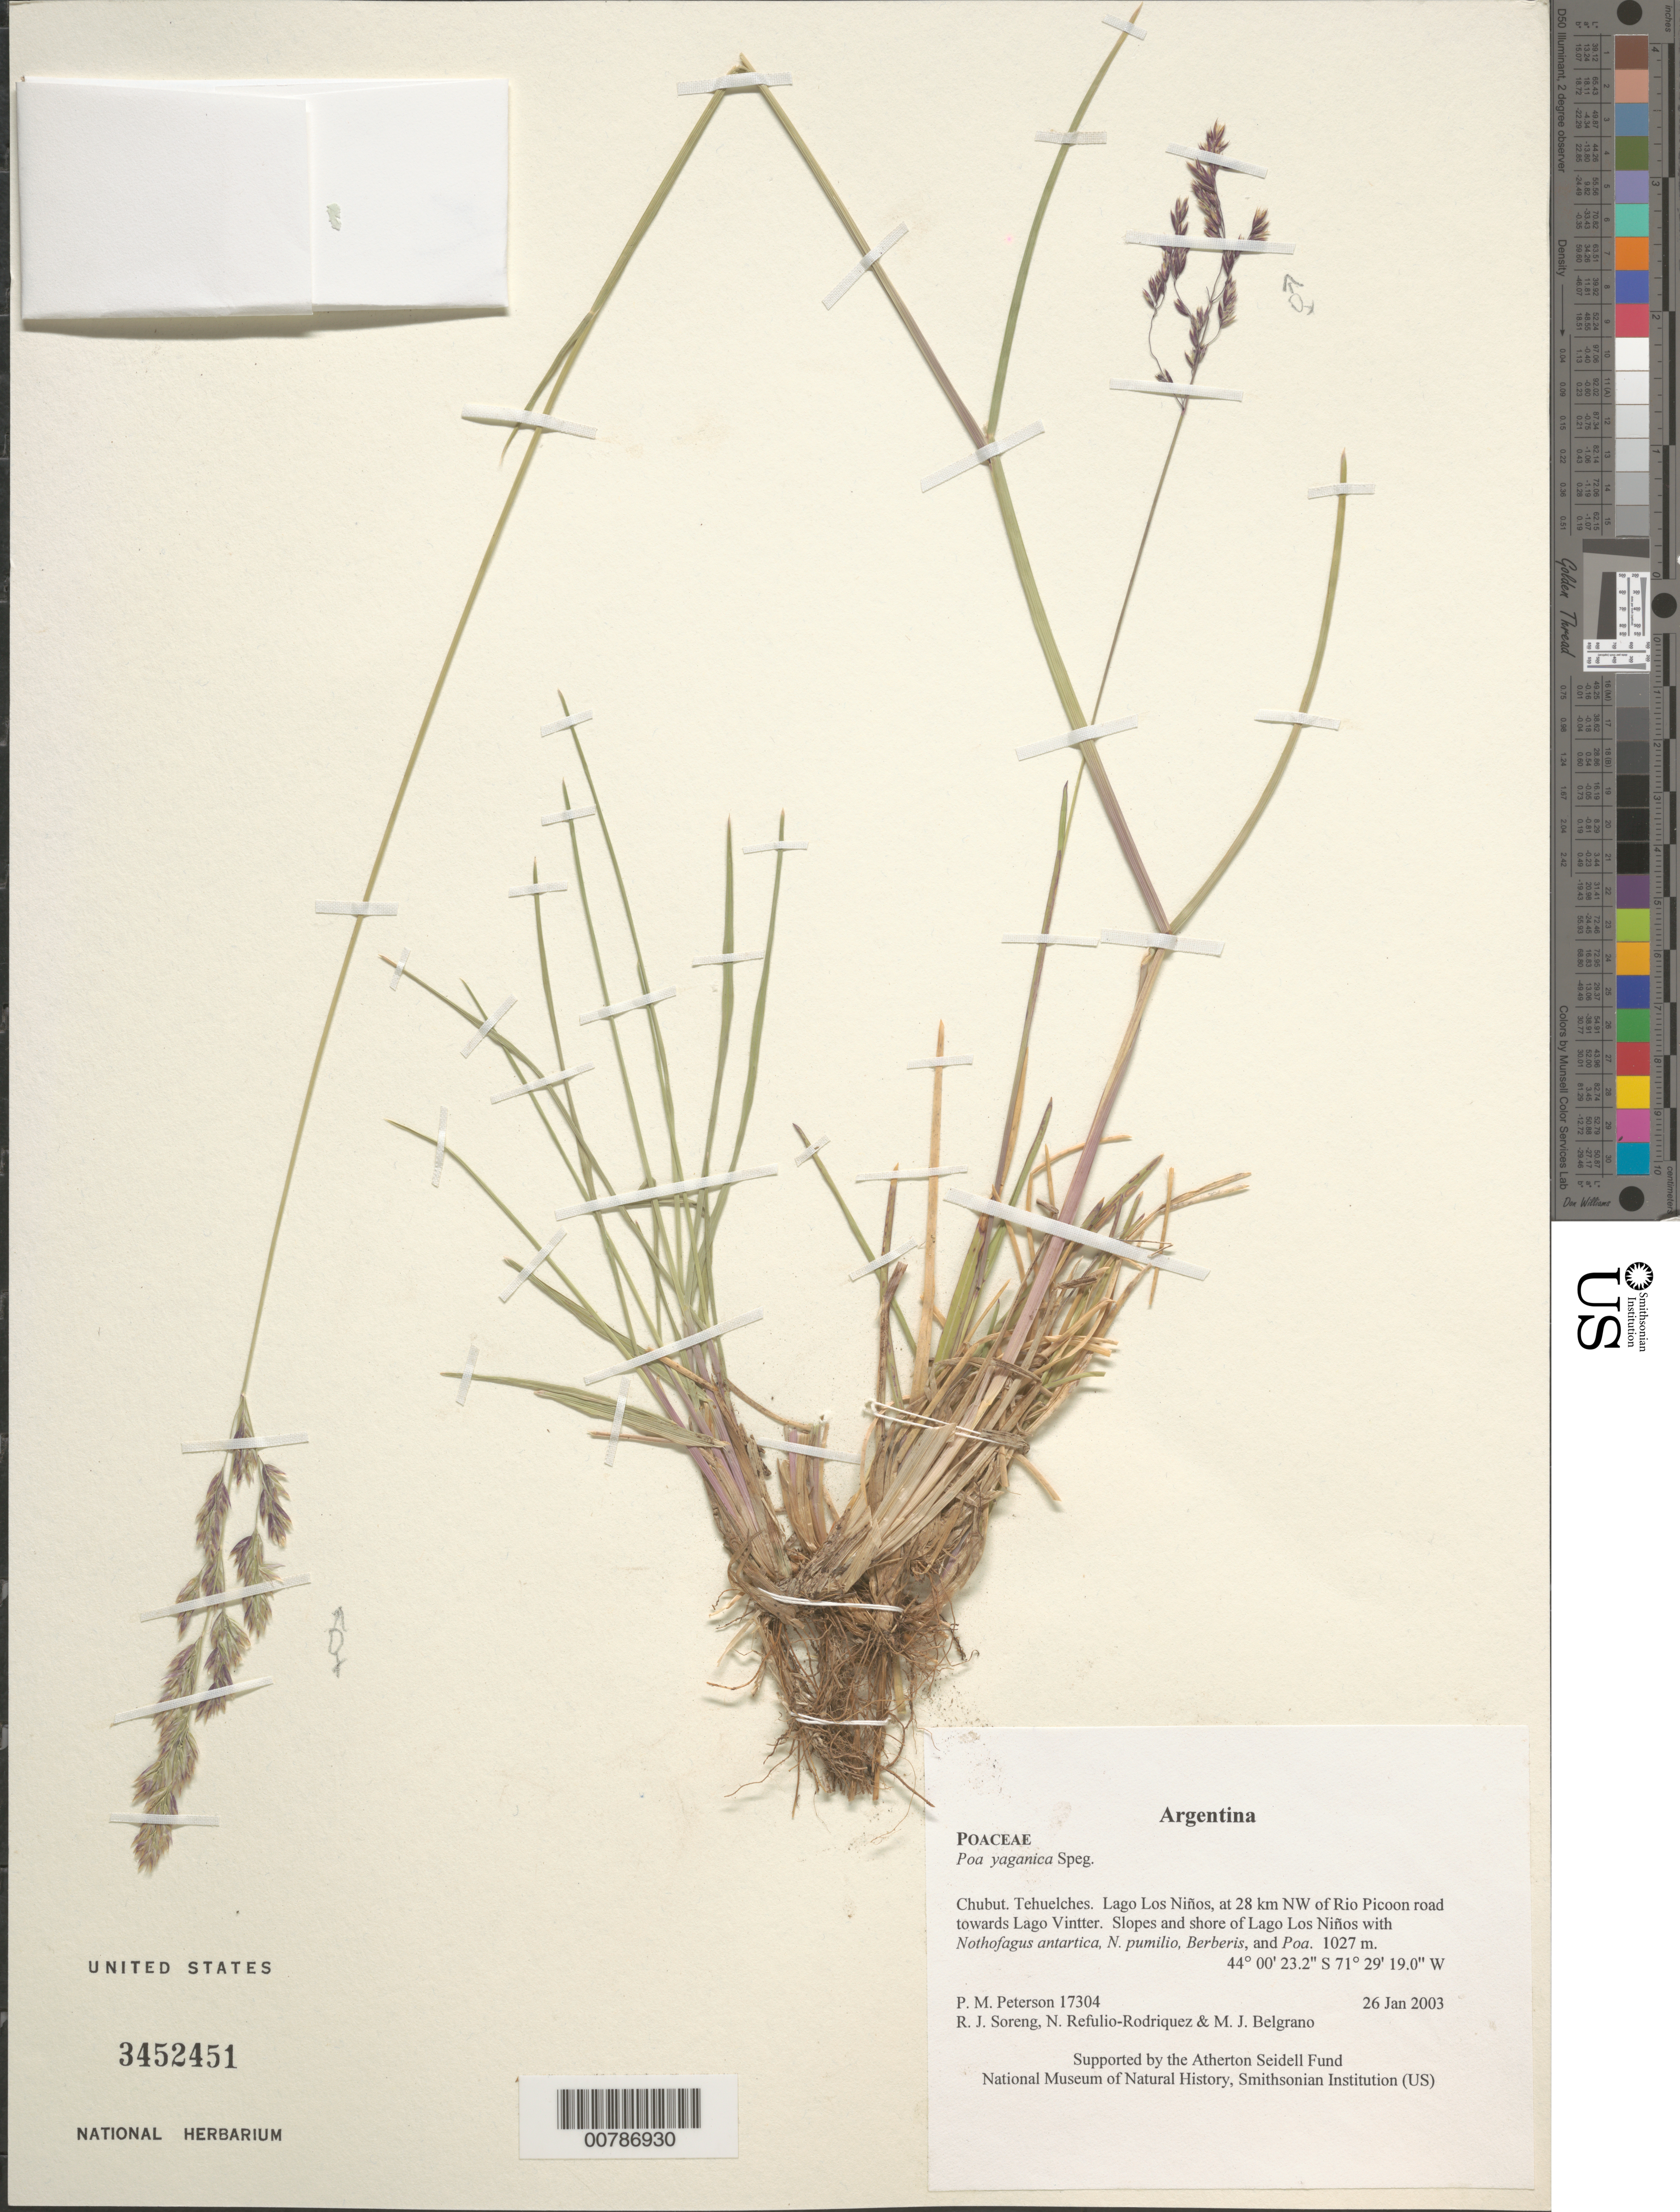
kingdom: Plantae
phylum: Tracheophyta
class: Liliopsida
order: Poales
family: Poaceae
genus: Poa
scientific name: Poa yaganica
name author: Speg.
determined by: Soreng, Robert J., Research Associate (BOT), Smithsonian Institution - National Museum of Natural History (UNITED STATES)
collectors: P. M. Peterson, R. J. Soreng, N. Refulio-Rodríguez & M. Belgrano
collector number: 17304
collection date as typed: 26 Jan 2003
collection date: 2003-01-26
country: Argentina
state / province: Chubut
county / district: Tehuelches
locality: Lago Los Niños, at 28 km NW of Rio Picoon road towards Lago Vintter. Slopes and shore of Lago Los Niños with Nothofagus antartica, N. pumilio, Berberis, and Poa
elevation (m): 1027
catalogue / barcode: US 3452451